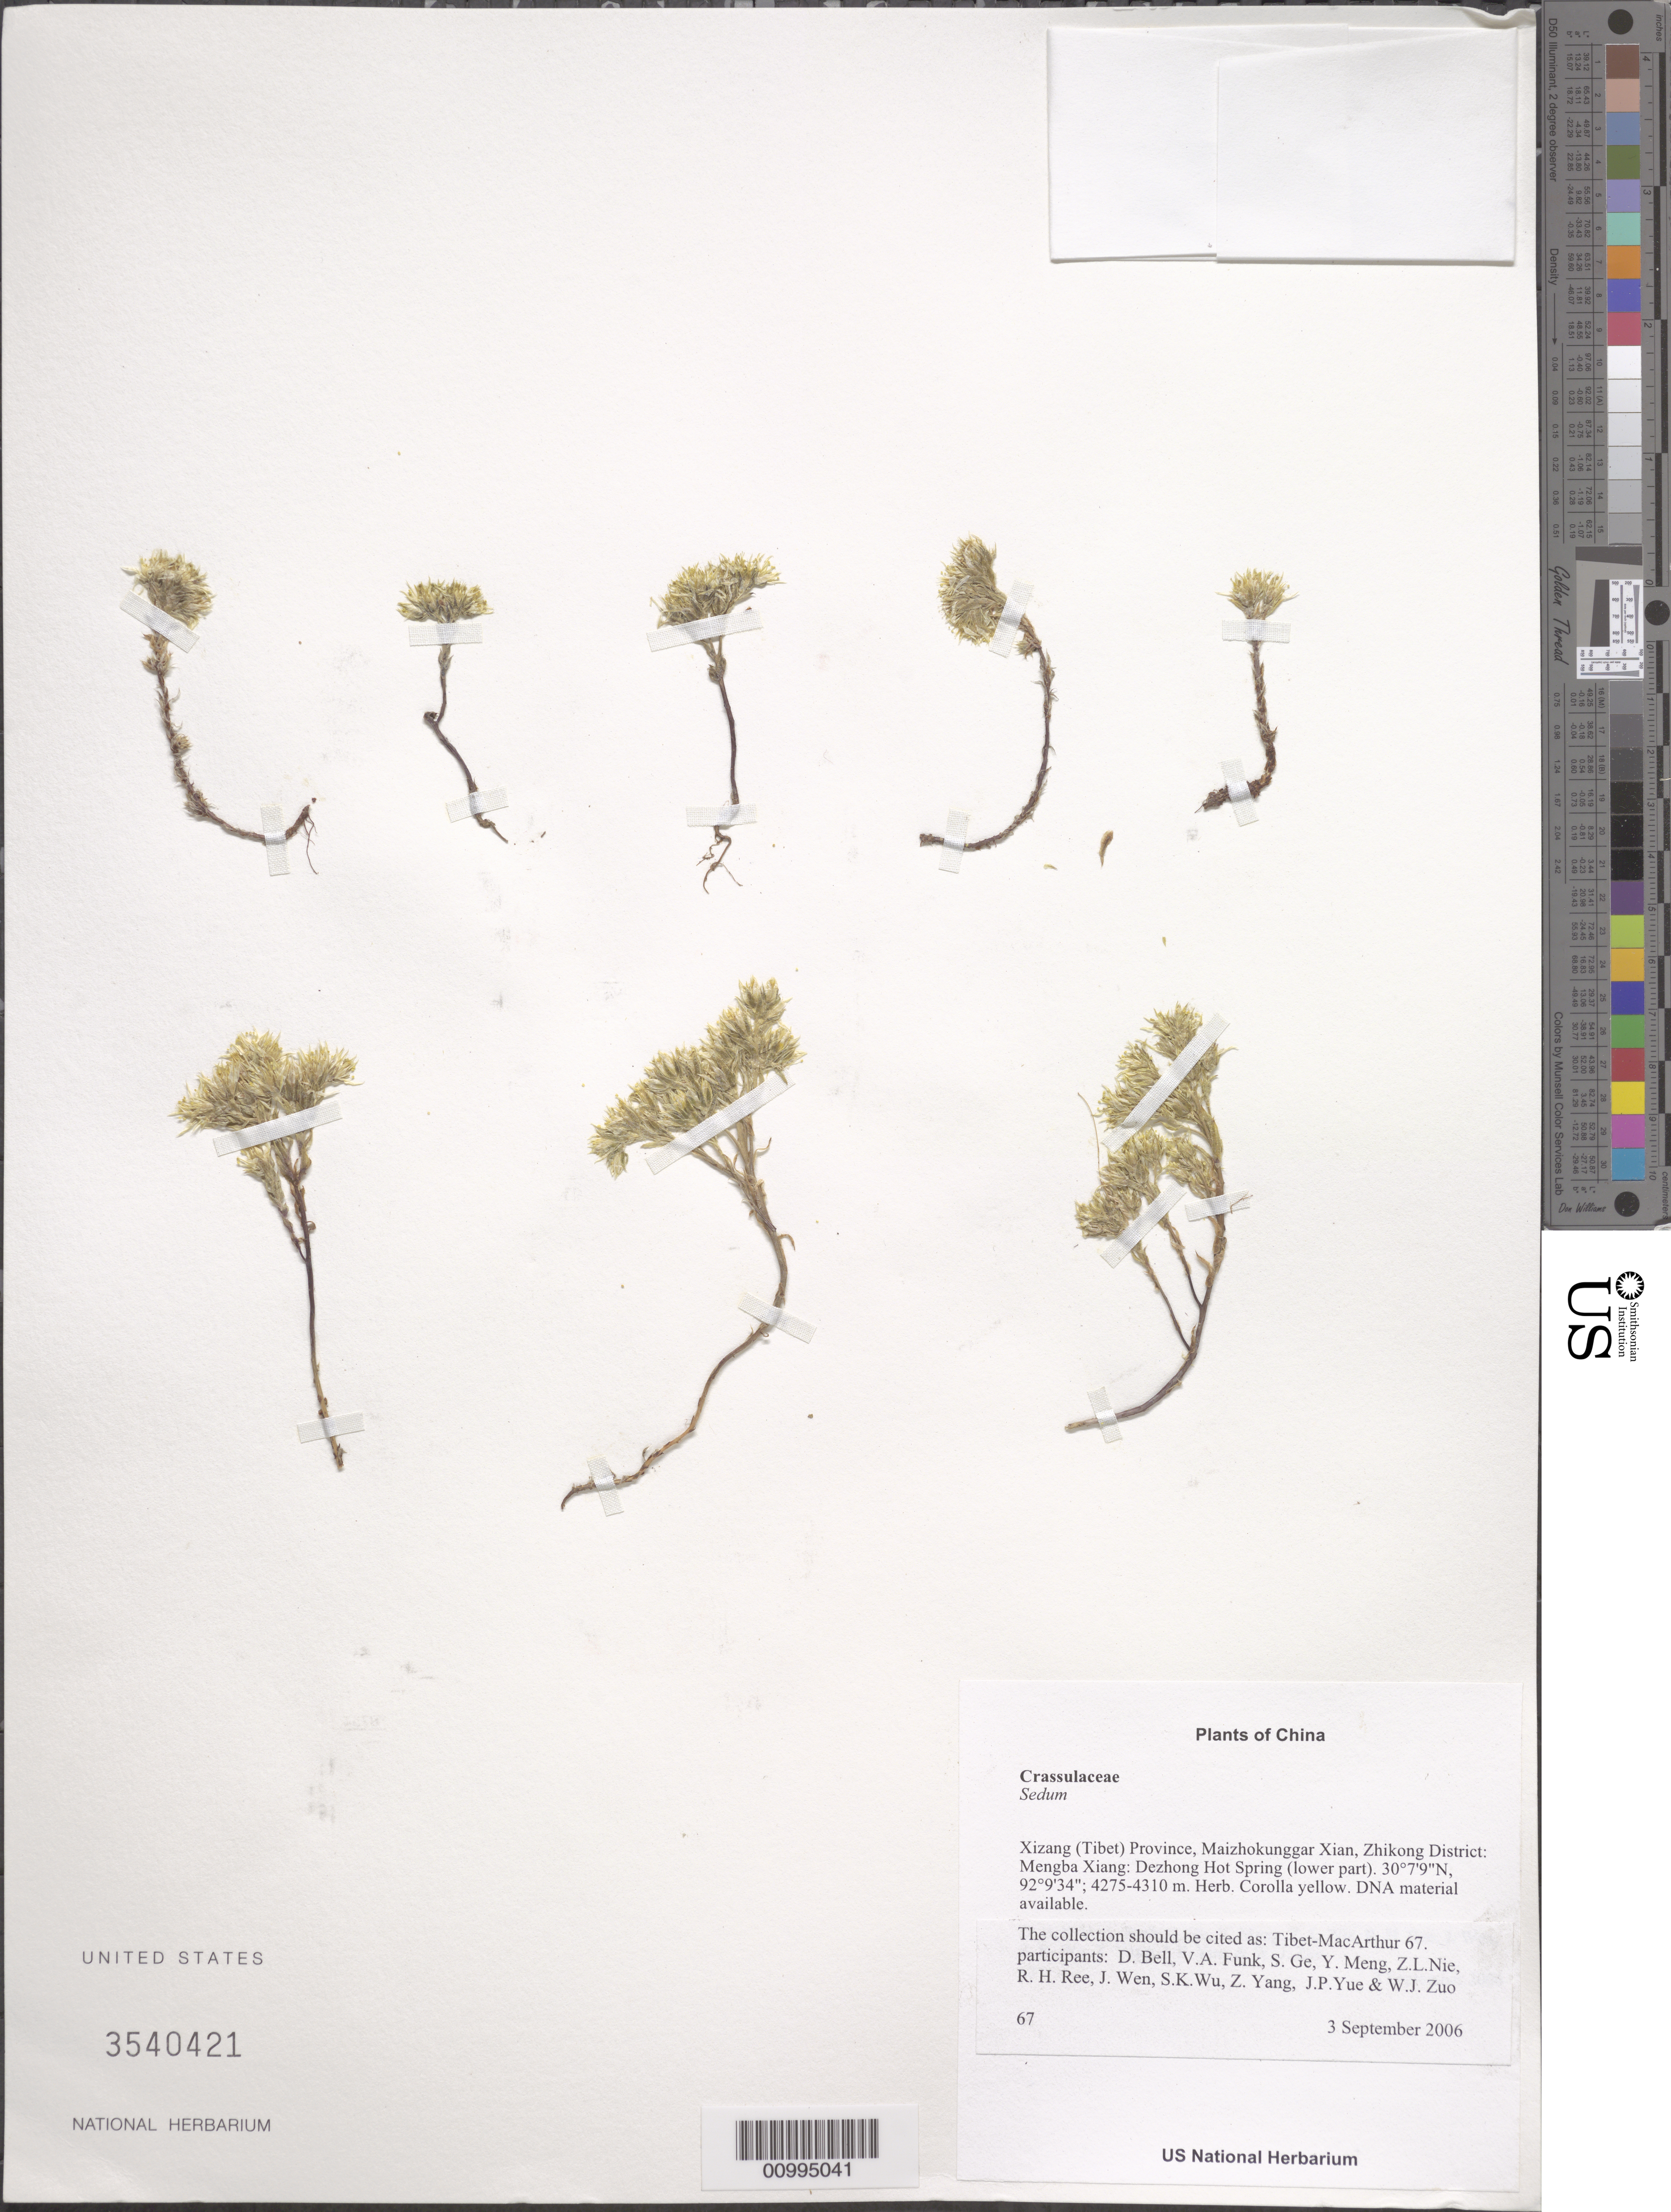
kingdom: Plantae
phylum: Tracheophyta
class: Magnoliopsida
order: Saxifragales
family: Crassulaceae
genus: Sedum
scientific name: Sedum sp.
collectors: Tibet-MacArthur, D. A. Bell, V. Funk, S. Ge, Y. Meng, Z. Nie, R. Ree, J. Wen, S. K. Wu, Z. Yang, J. Yue & W. Zuo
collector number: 67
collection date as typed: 03 Sep 2006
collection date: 2006-09-03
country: China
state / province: Xizang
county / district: Maizhokunggar Xian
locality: Zhikong District: Mengba Xiang:Dezhong Hot Spring (lower part).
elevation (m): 4275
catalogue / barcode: US 3540421